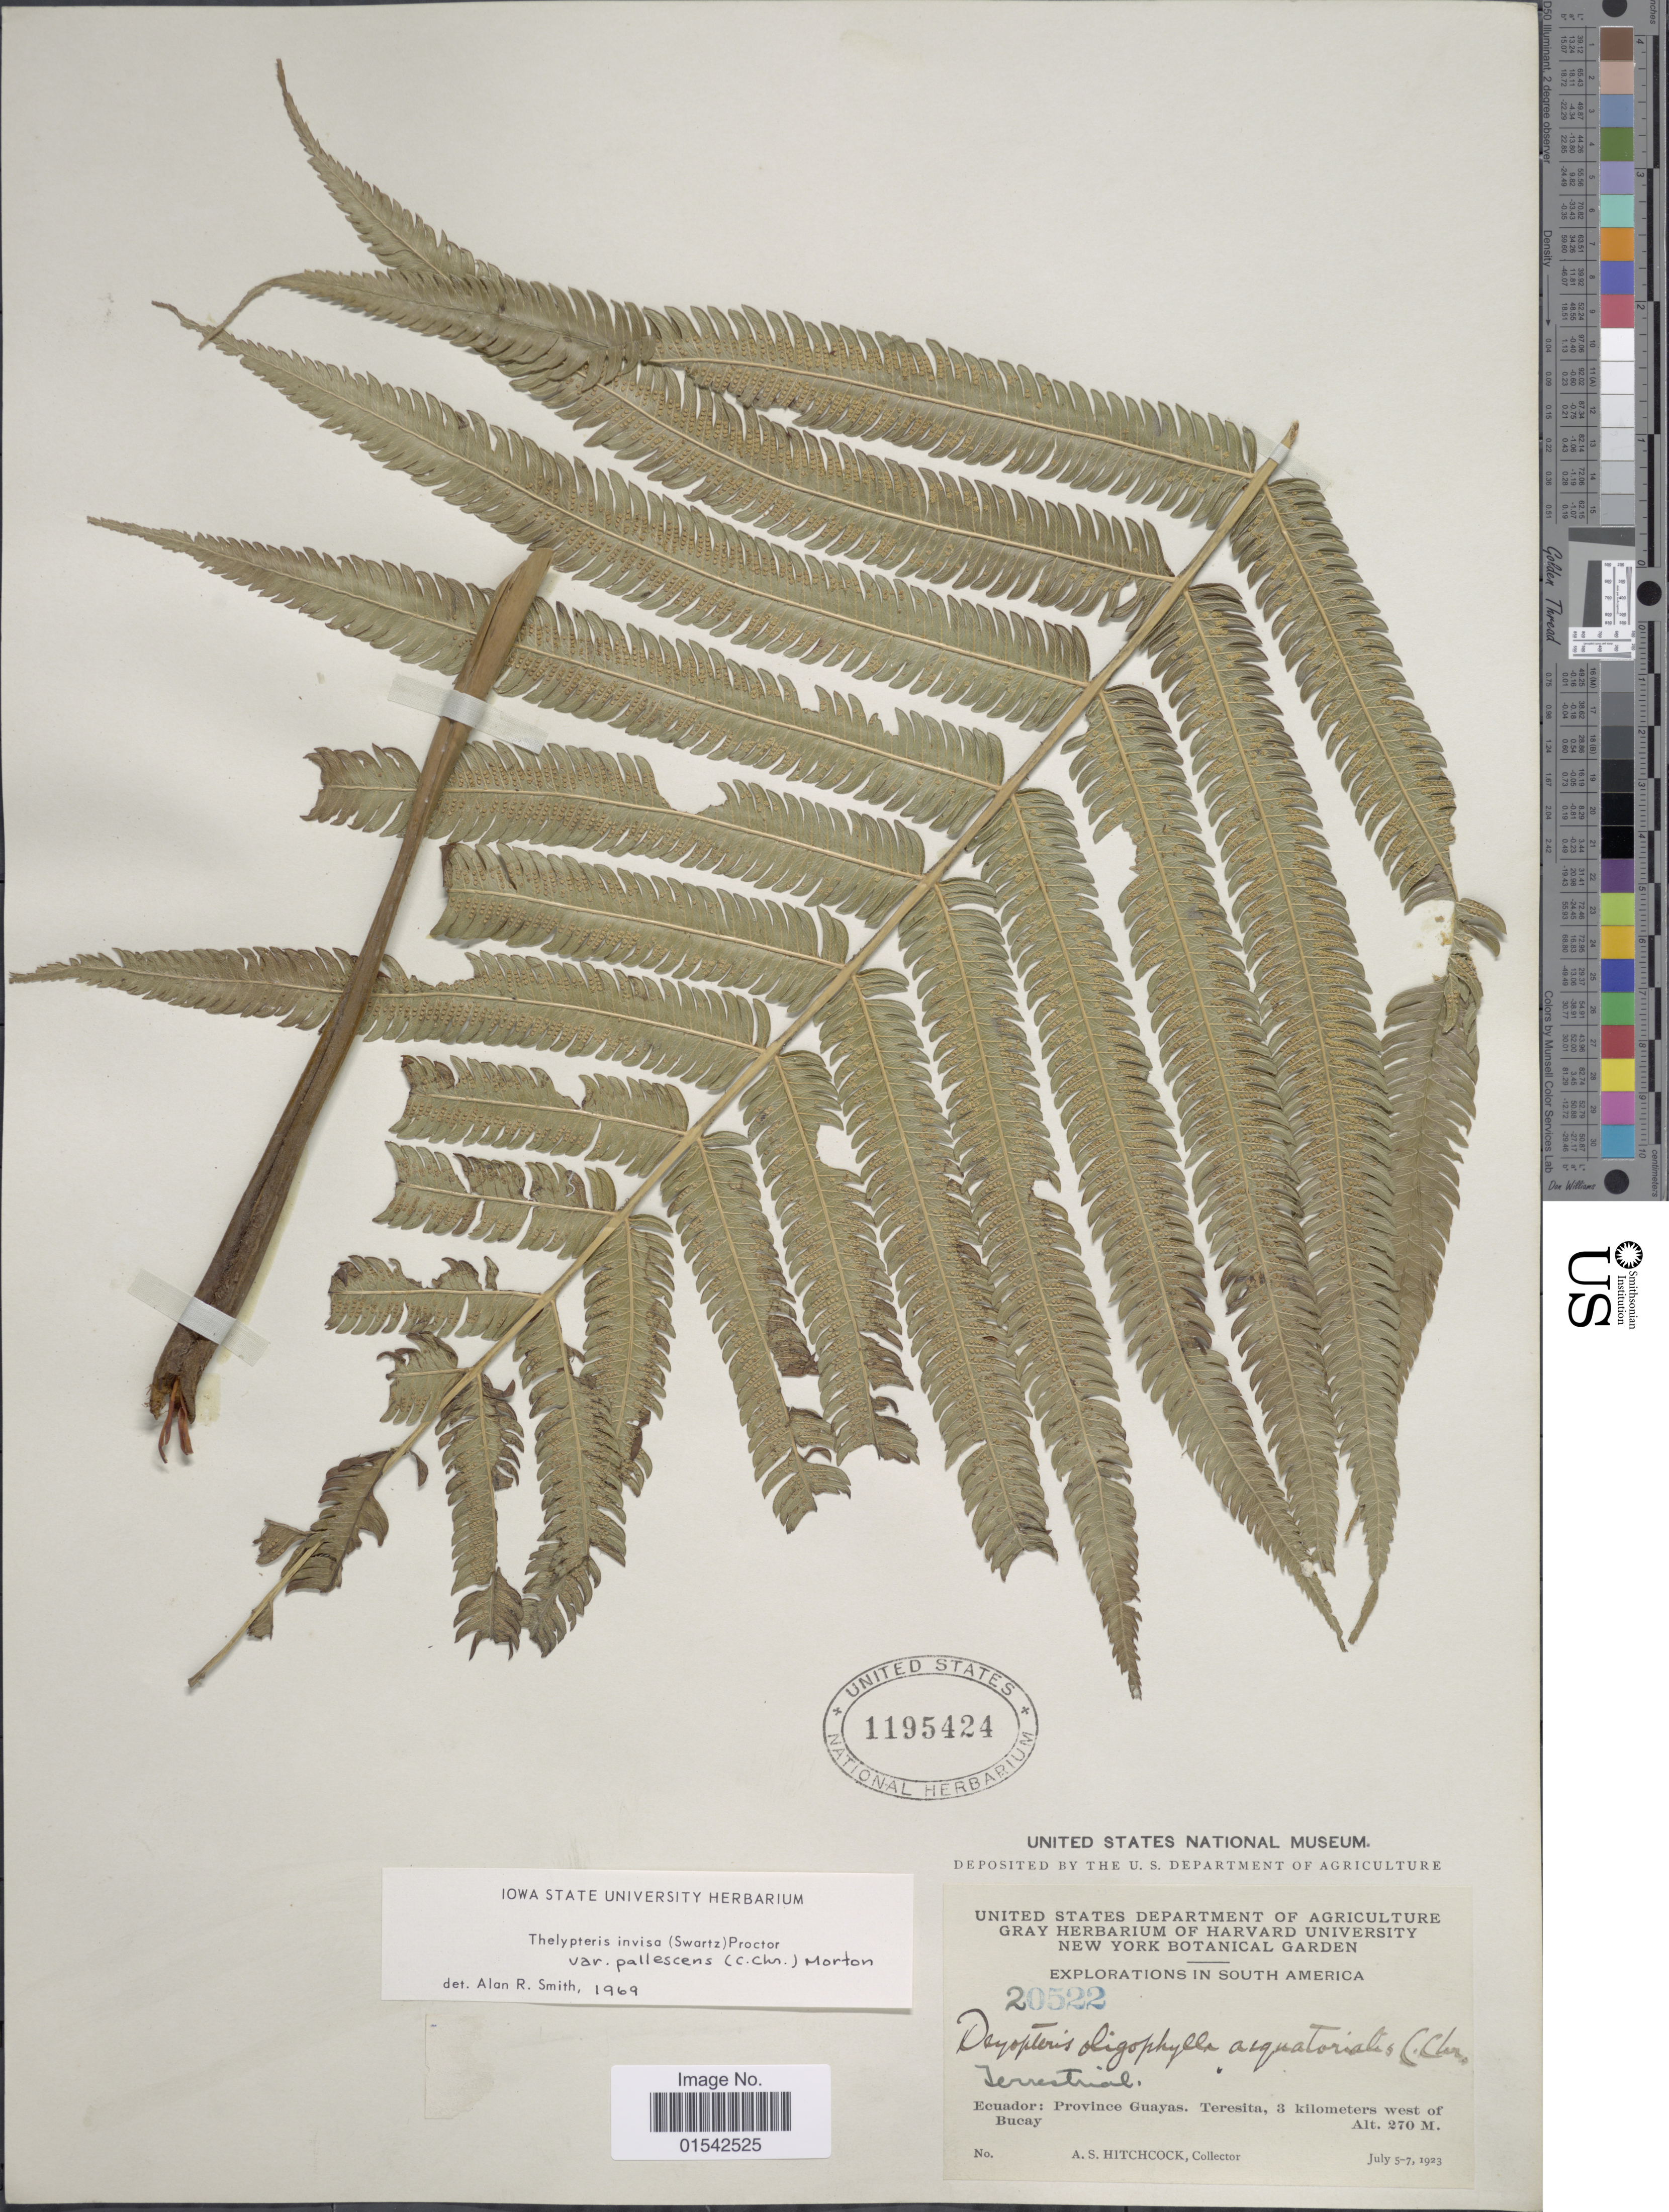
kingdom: Plantae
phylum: Tracheophyta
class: Polypodiopsida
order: Polypodiales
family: Thelypteridaceae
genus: Cyclosorus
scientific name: Cyclosorus grandis (A.R. Sm.) var. pallescens (C. Chr.) comb. ined.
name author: (A.R. Sm.)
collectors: A. S. Hitchcock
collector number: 20522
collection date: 1923-07-05/1923-07-07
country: Ecuador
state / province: Guayas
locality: Teresita, 3 kilometers west of Bucay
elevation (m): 270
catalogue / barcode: US 1195424